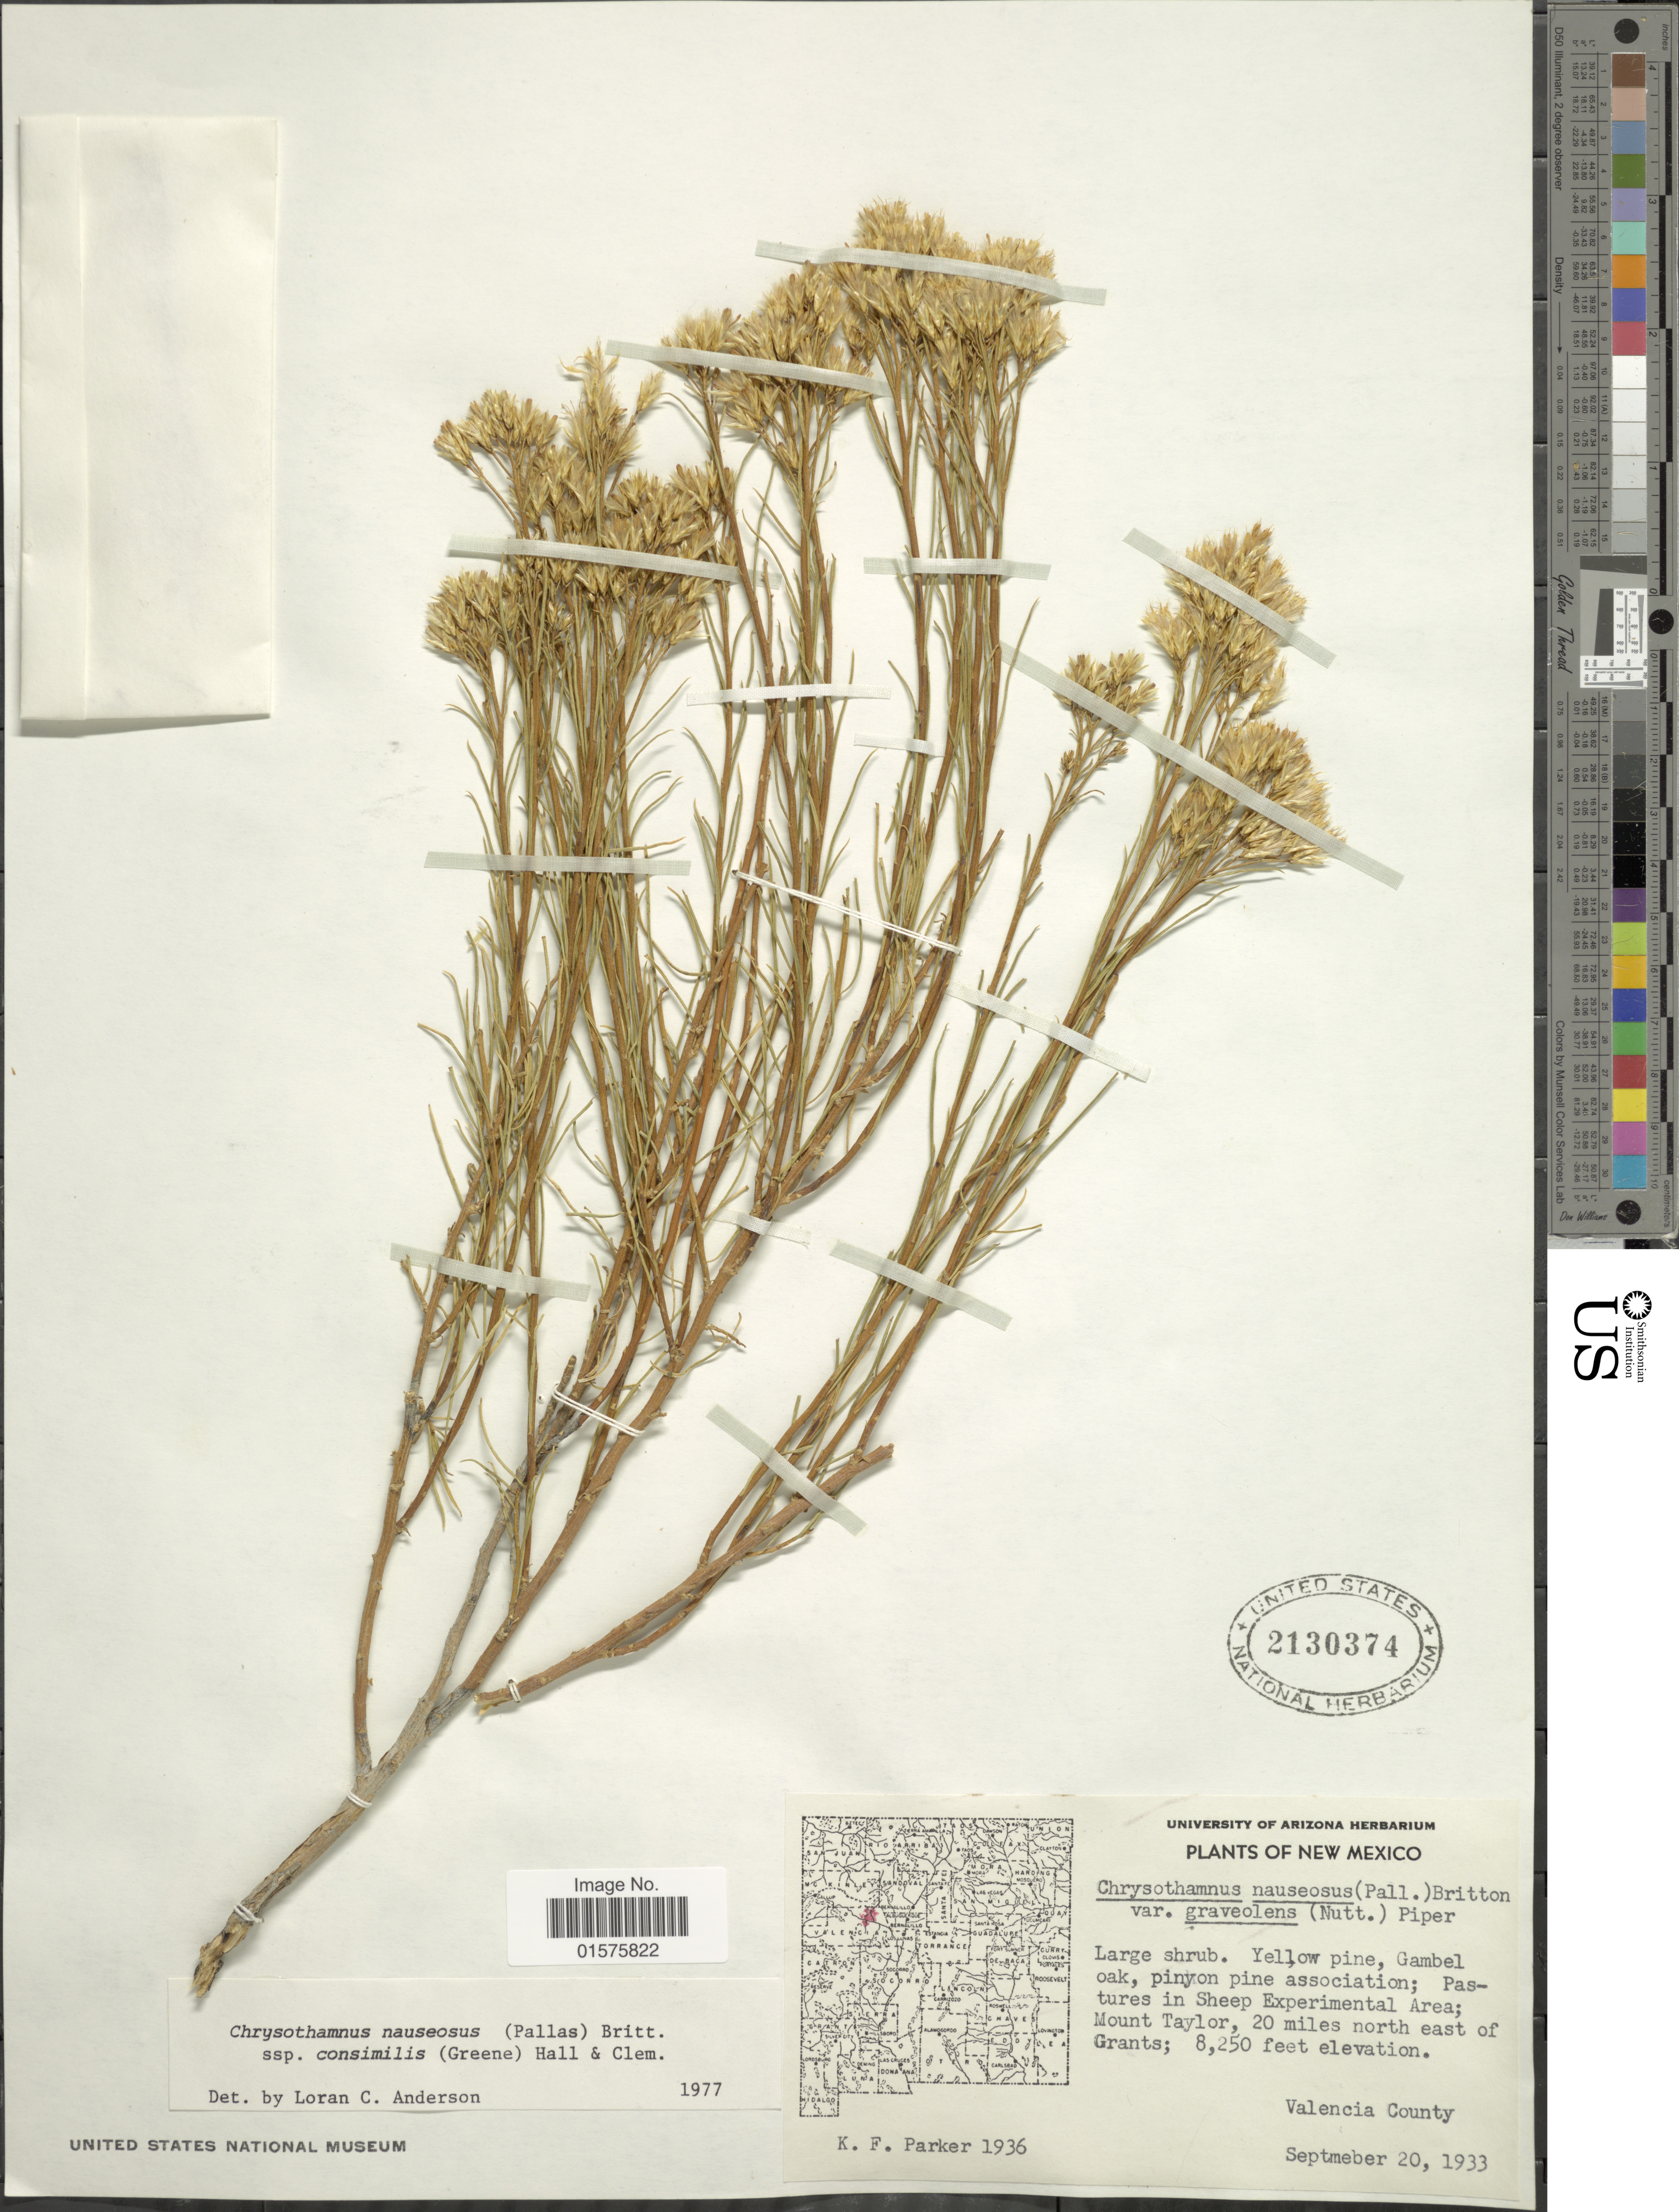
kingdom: Plantae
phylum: Tracheophyta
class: Magnoliopsida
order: Asterales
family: Asteraceae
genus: Ericameria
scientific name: Ericameria nauseosa var. oreophila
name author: (A. Nelson) G.L. Nesom & G.I. Baird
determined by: Urbatsch, Lowell E., Curator (LSU), Louisiana State University (UNITED STATES)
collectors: K. F. Parker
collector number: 1936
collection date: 1933-09-20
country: United States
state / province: New Mexico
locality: Pastures in Sheep Experimental Area; Mount Taylor, 20 miles north east of Grants. Valencia County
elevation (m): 2515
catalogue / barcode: US 2130374